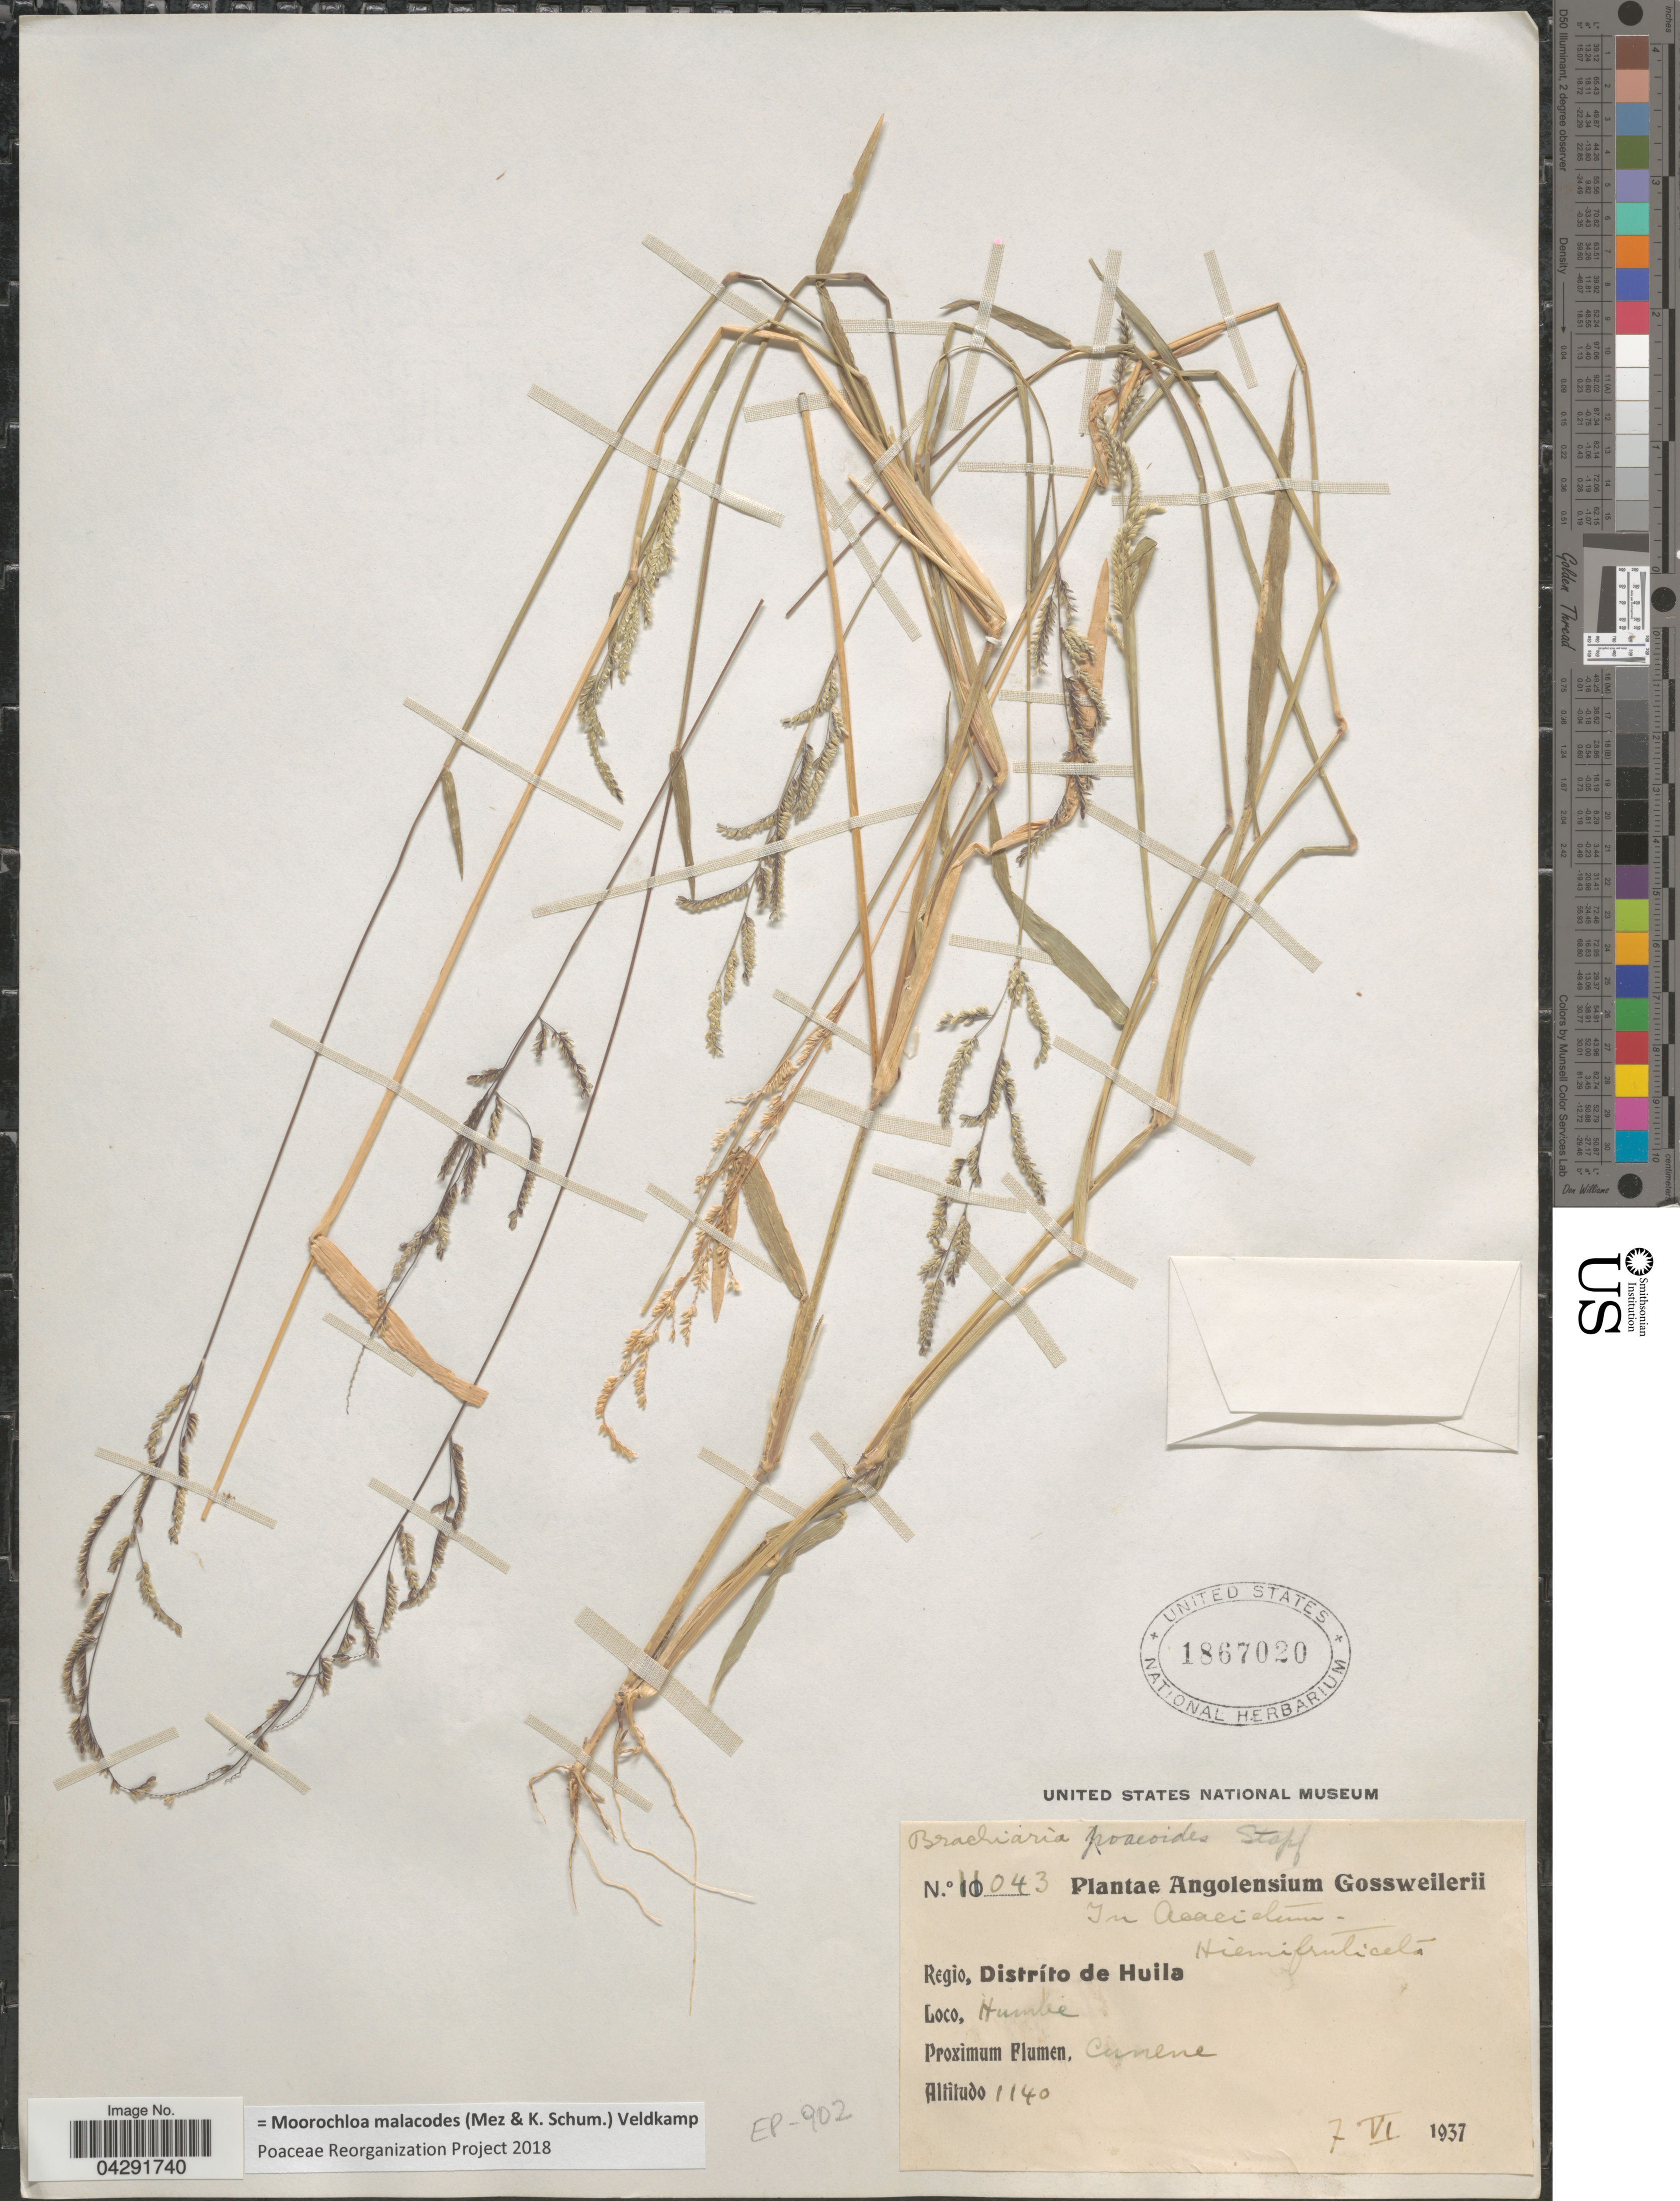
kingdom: Plantae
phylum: Tracheophyta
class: Liliopsida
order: Poales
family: Poaceae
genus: Moorochloa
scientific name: Moorochloa malacodes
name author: (Mez & K. Schum.) Veldkamp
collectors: -. Gossweiler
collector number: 11043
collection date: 1937-06-07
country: Angola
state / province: Huila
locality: Distríto de Huila. Humbe. Proximum Flumen, Cunene.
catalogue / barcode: US 1867020